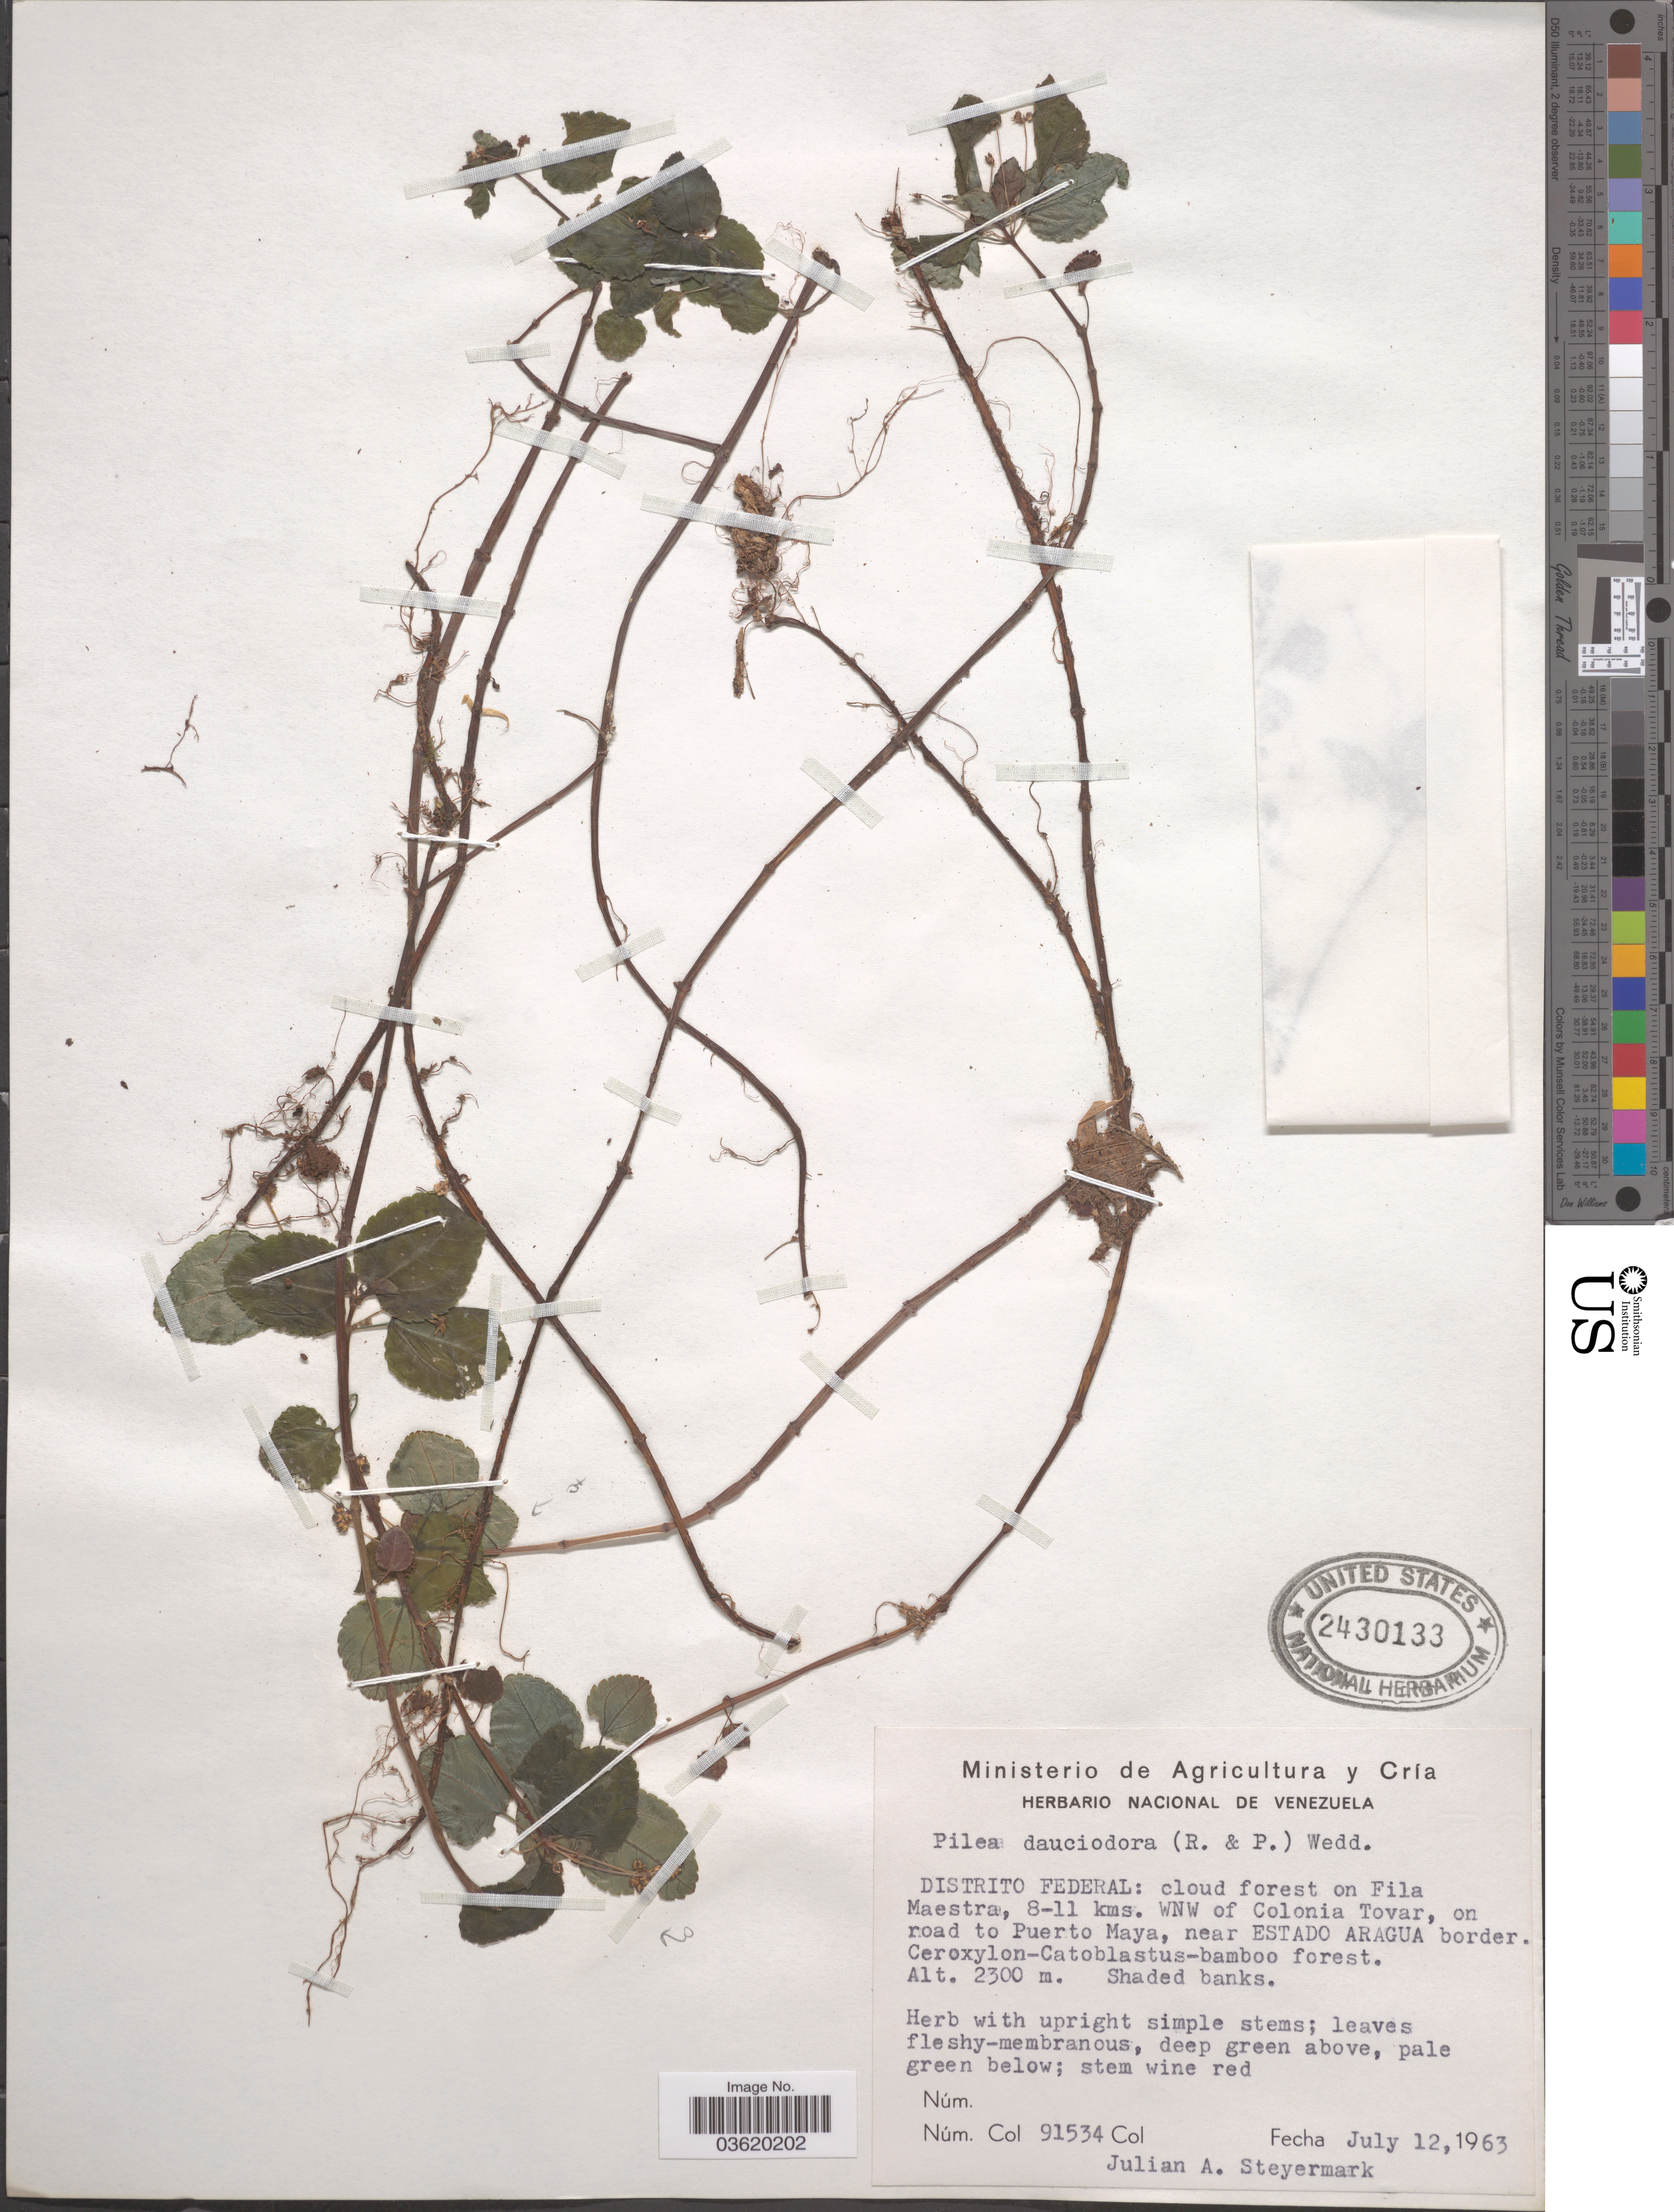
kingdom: Plantae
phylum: Tracheophyta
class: Magnoliopsida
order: Rosales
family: Urticaceae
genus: Pilea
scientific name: Pilea dauciodora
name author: Pav. ex Wedd.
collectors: J. Steyermark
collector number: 91534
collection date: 1963-07-12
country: Venezuela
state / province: Aragua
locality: Distrito Federal: cloud forest on Fila Maestra, 8-11 kms. WNW of Colonia Tovar, on road to Puerto Maya, near Estado Aragua border.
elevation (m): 2300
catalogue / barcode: US 2430133